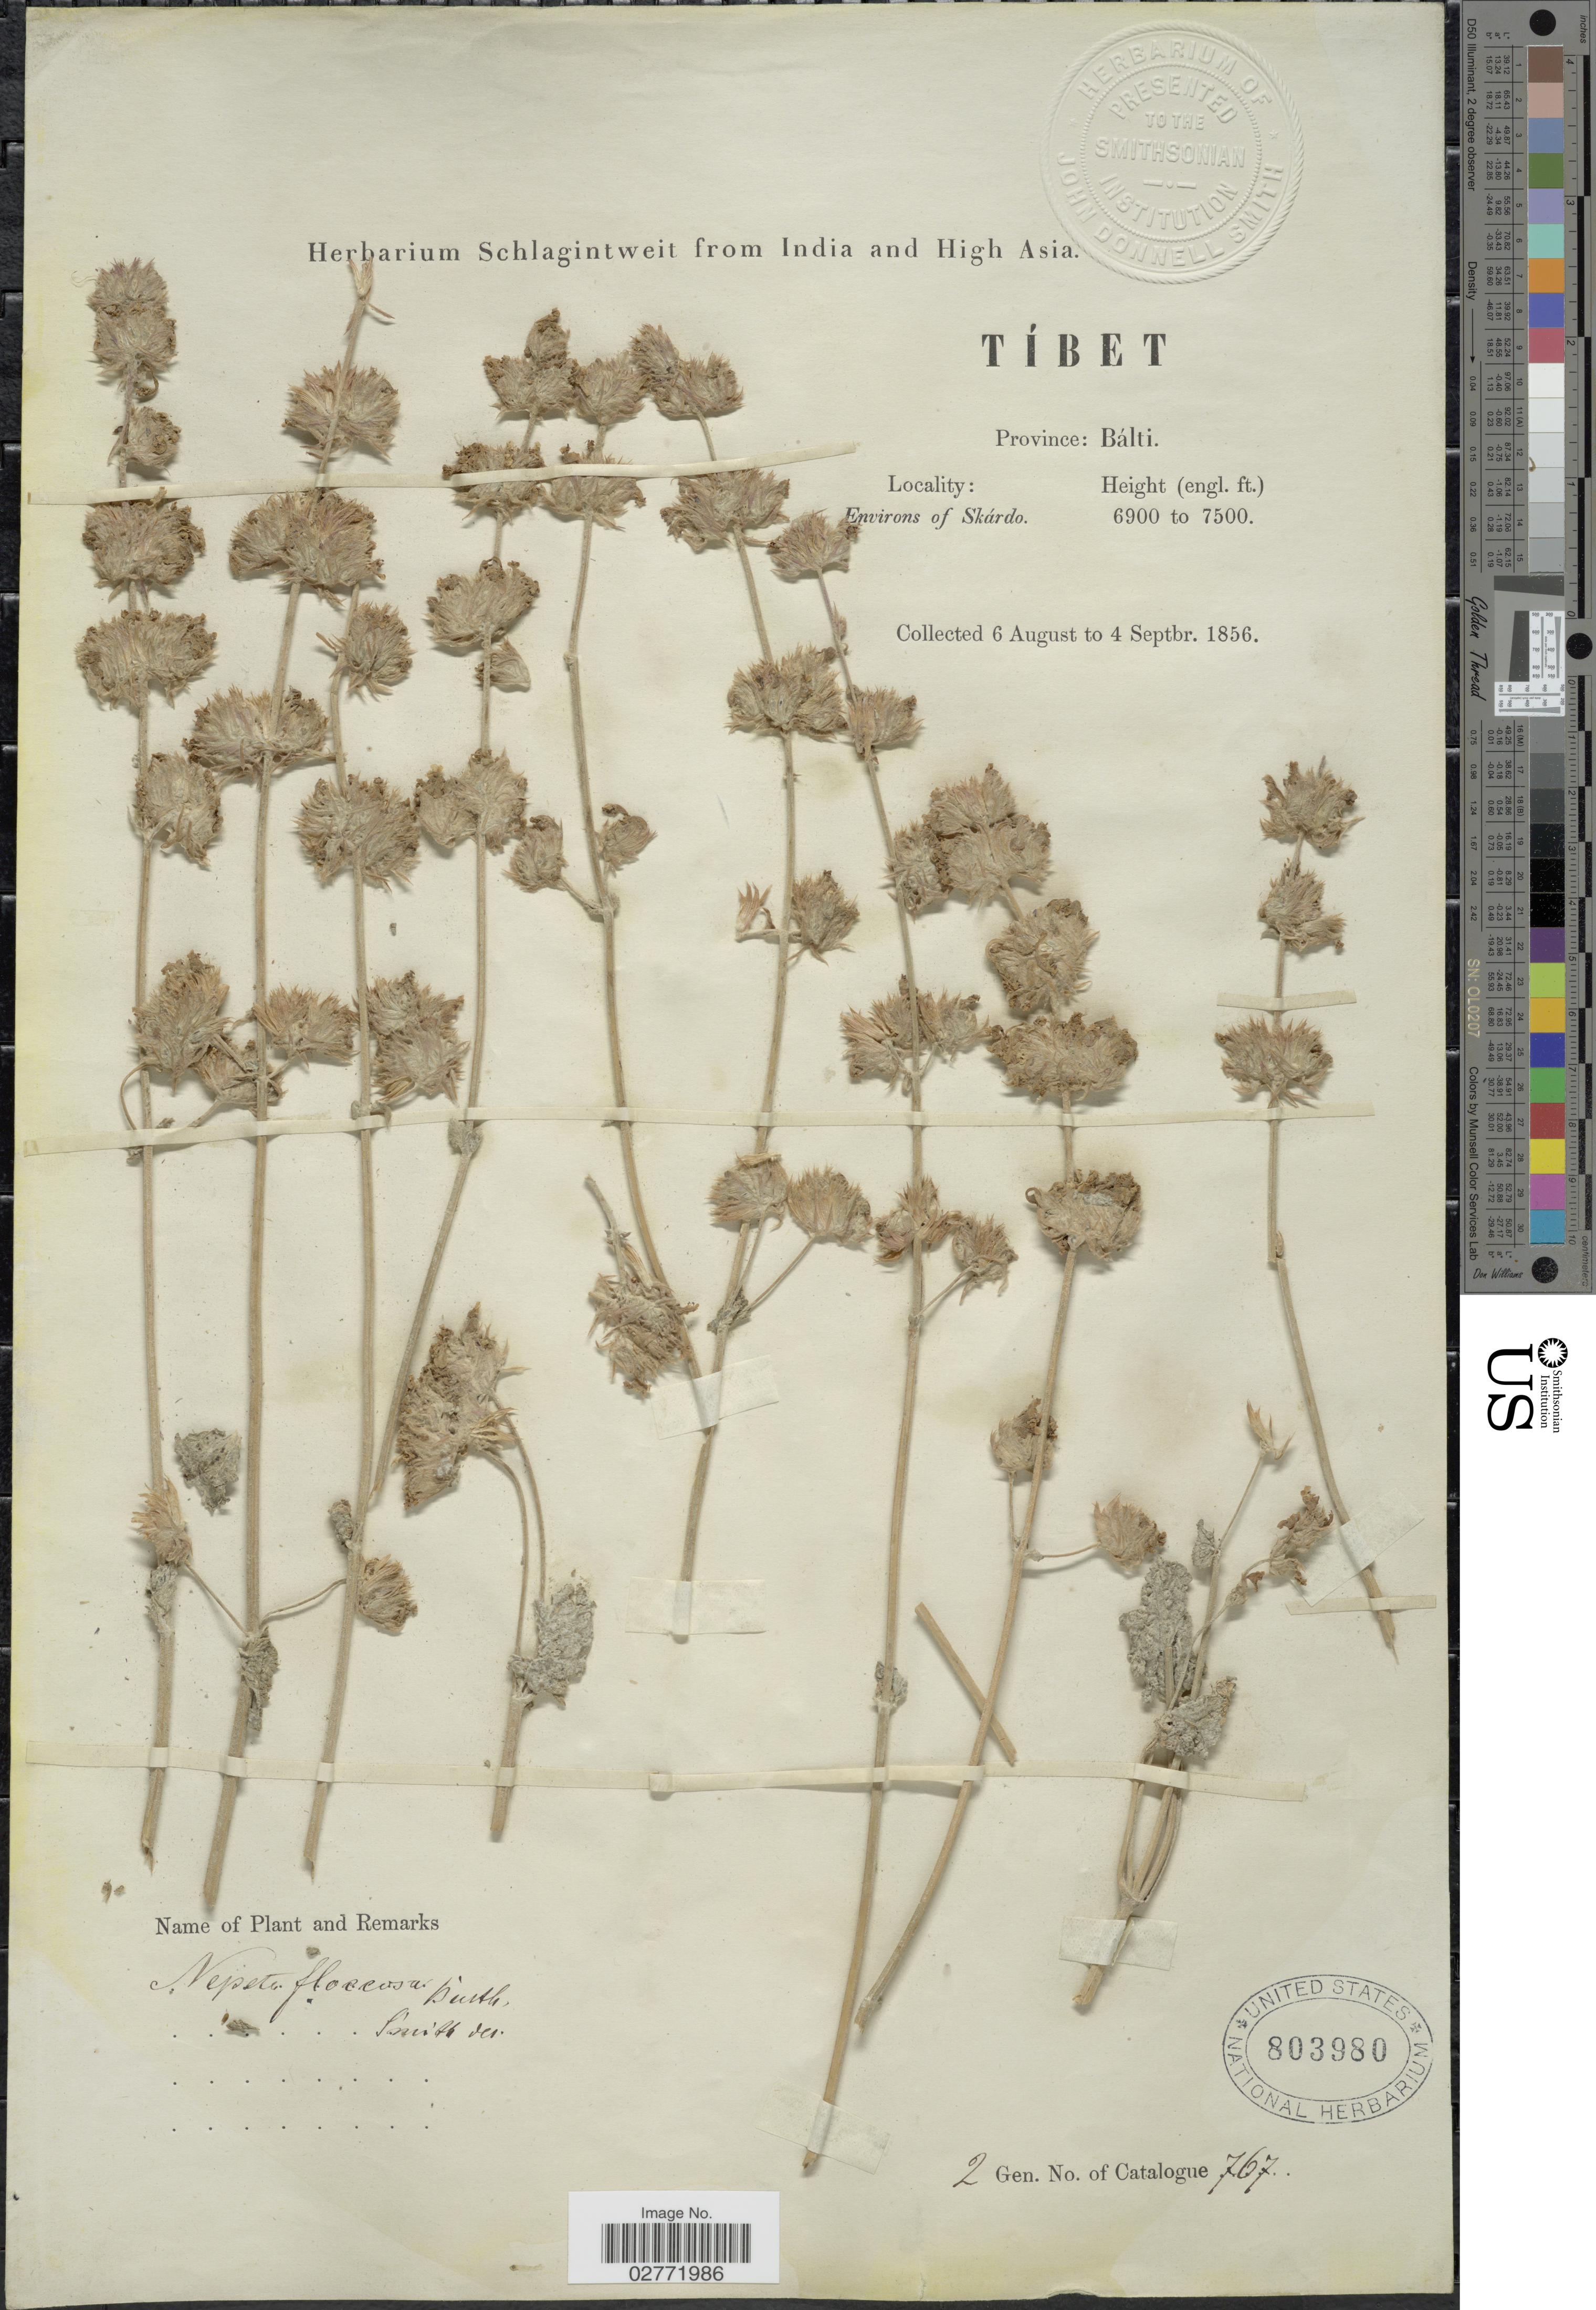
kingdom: Plantae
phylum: Tracheophyta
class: Magnoliopsida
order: Lamiales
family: Lamiaceae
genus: Nepeta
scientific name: Nepeta floccosa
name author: Benth.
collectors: ex herb. Schlagintweit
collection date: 1856-08-06/1856-09-04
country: China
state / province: Xizang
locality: Tíbet, Province Bálti, Environs of Skárdo.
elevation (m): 2103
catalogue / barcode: US 803980